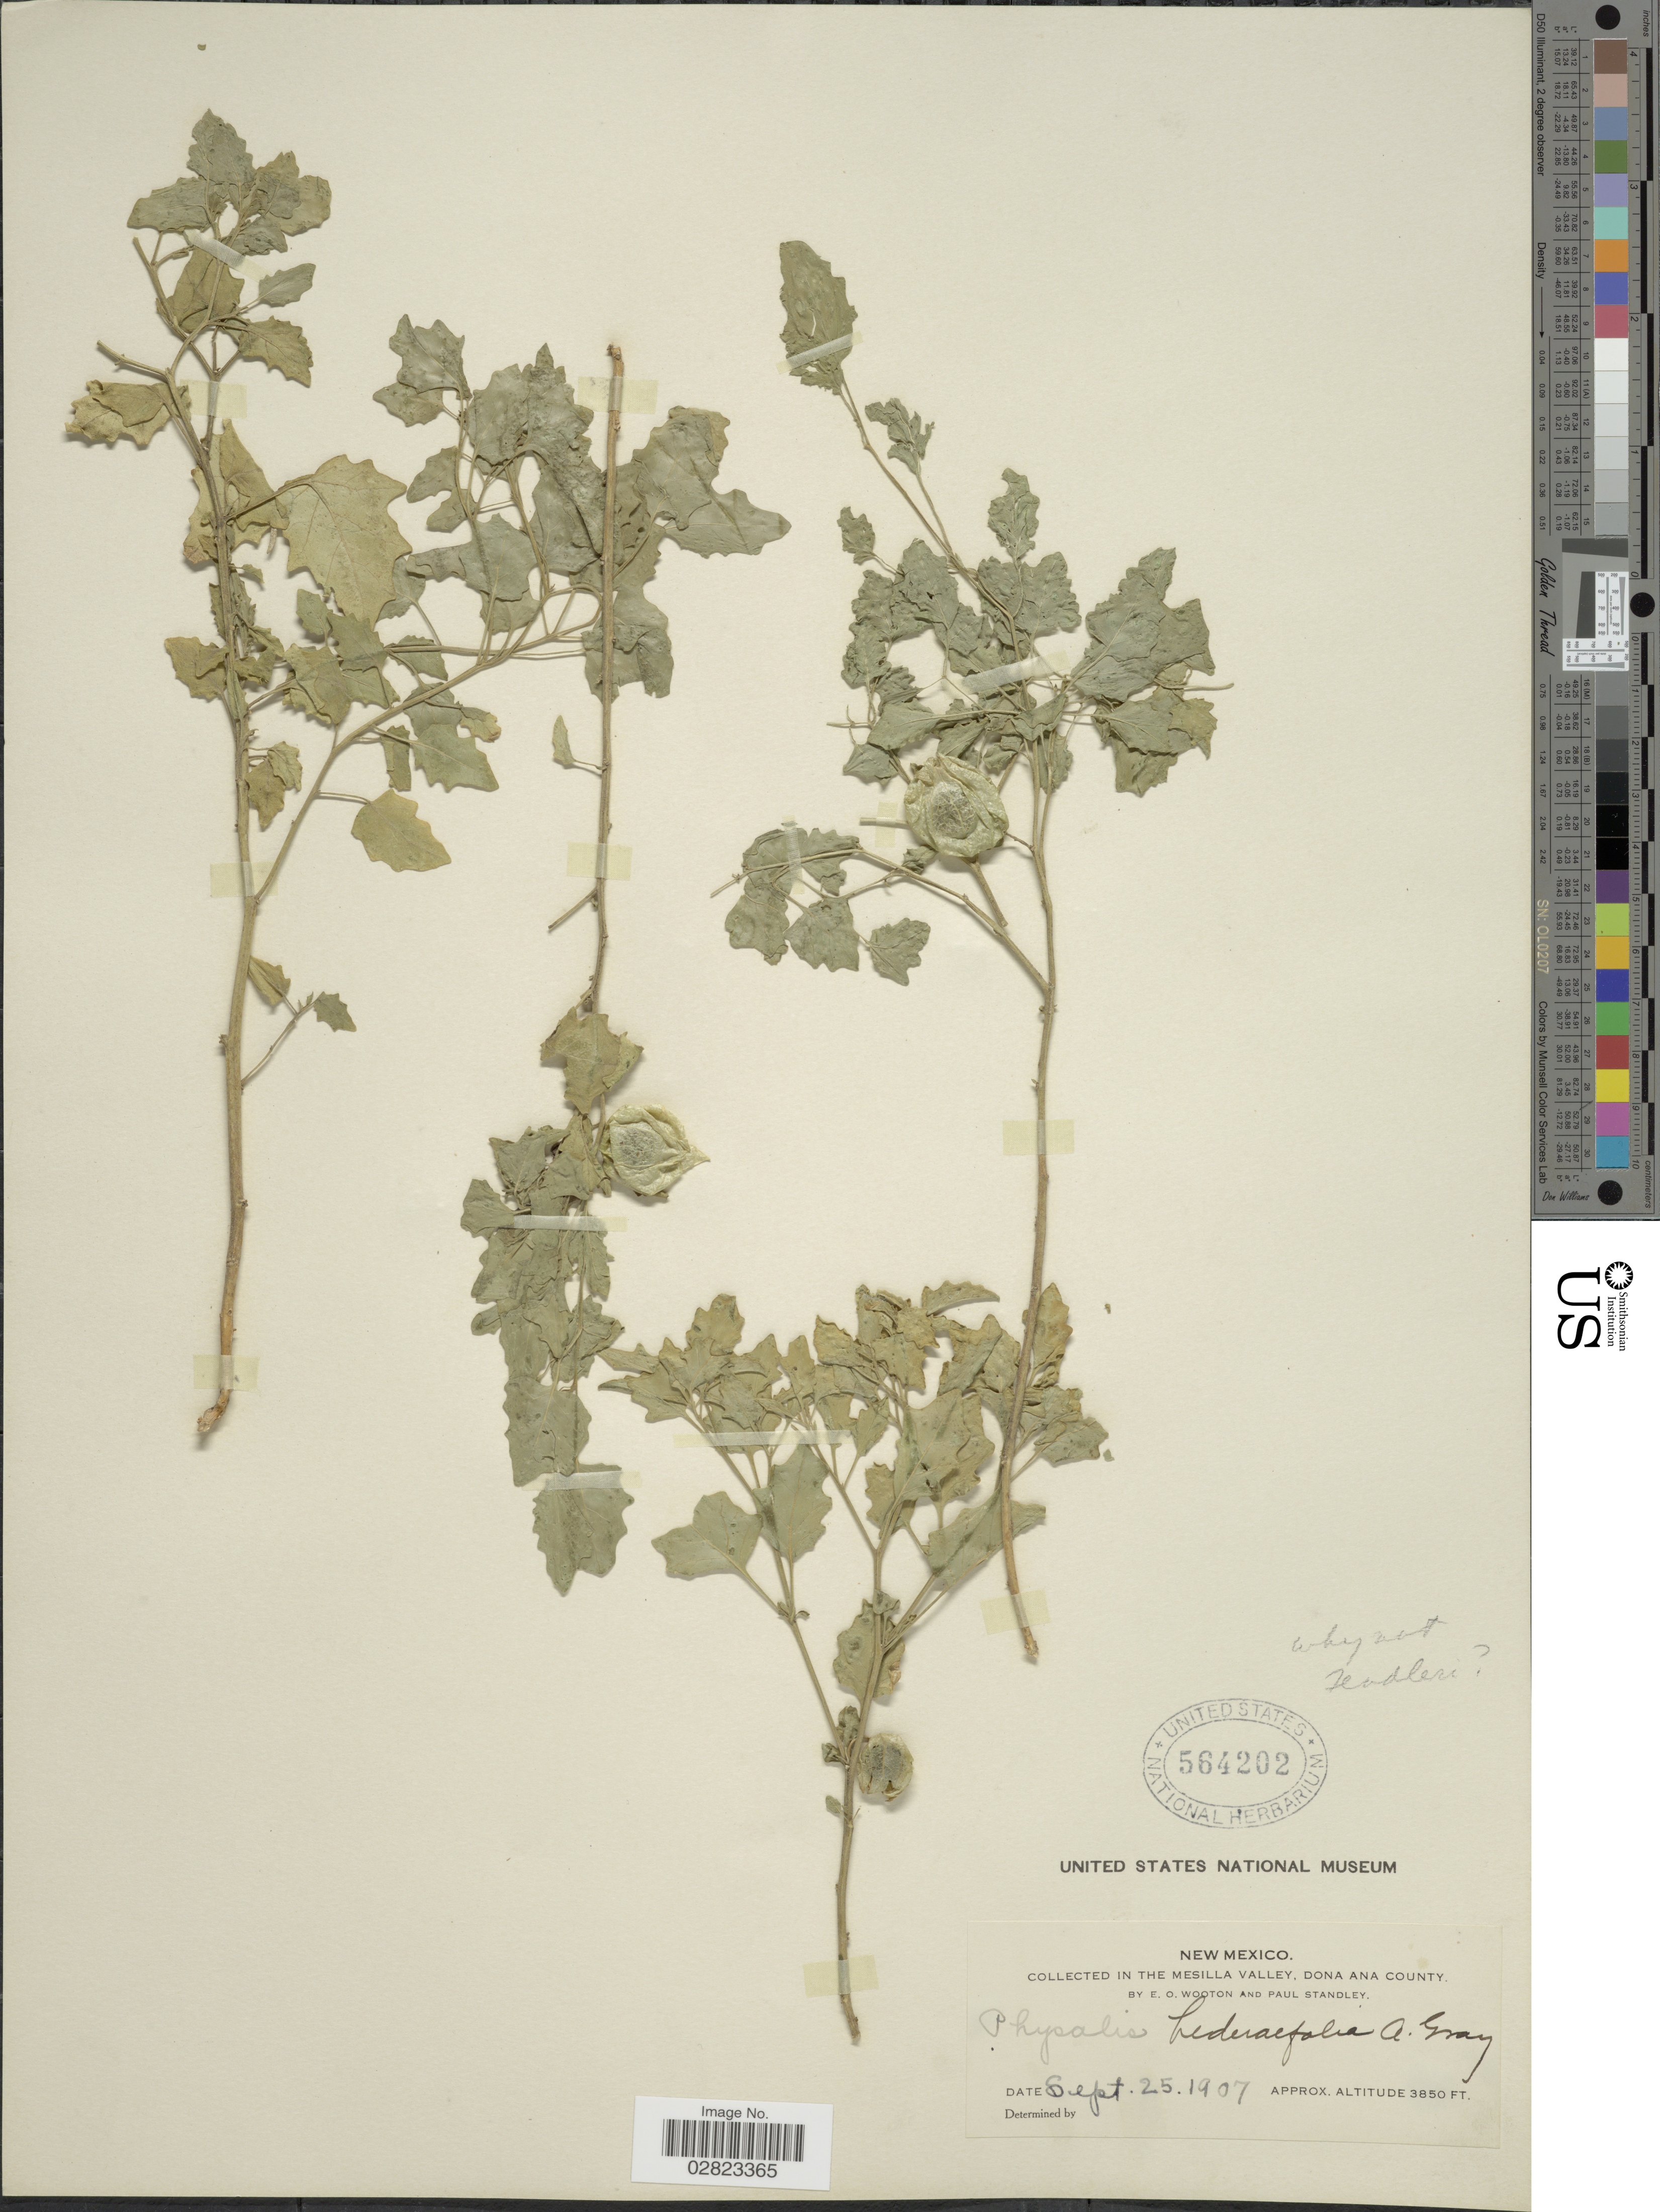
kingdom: Plantae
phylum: Tracheophyta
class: Magnoliopsida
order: Solanales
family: Solanaceae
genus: Physalis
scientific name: Physalis hederifolia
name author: A. Gray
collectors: E. O. Wooton & P. C. Standley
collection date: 1907-09-25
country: United States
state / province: New Mexico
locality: In the Mesilla Valley, Dona Ana County.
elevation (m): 1173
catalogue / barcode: US 564202